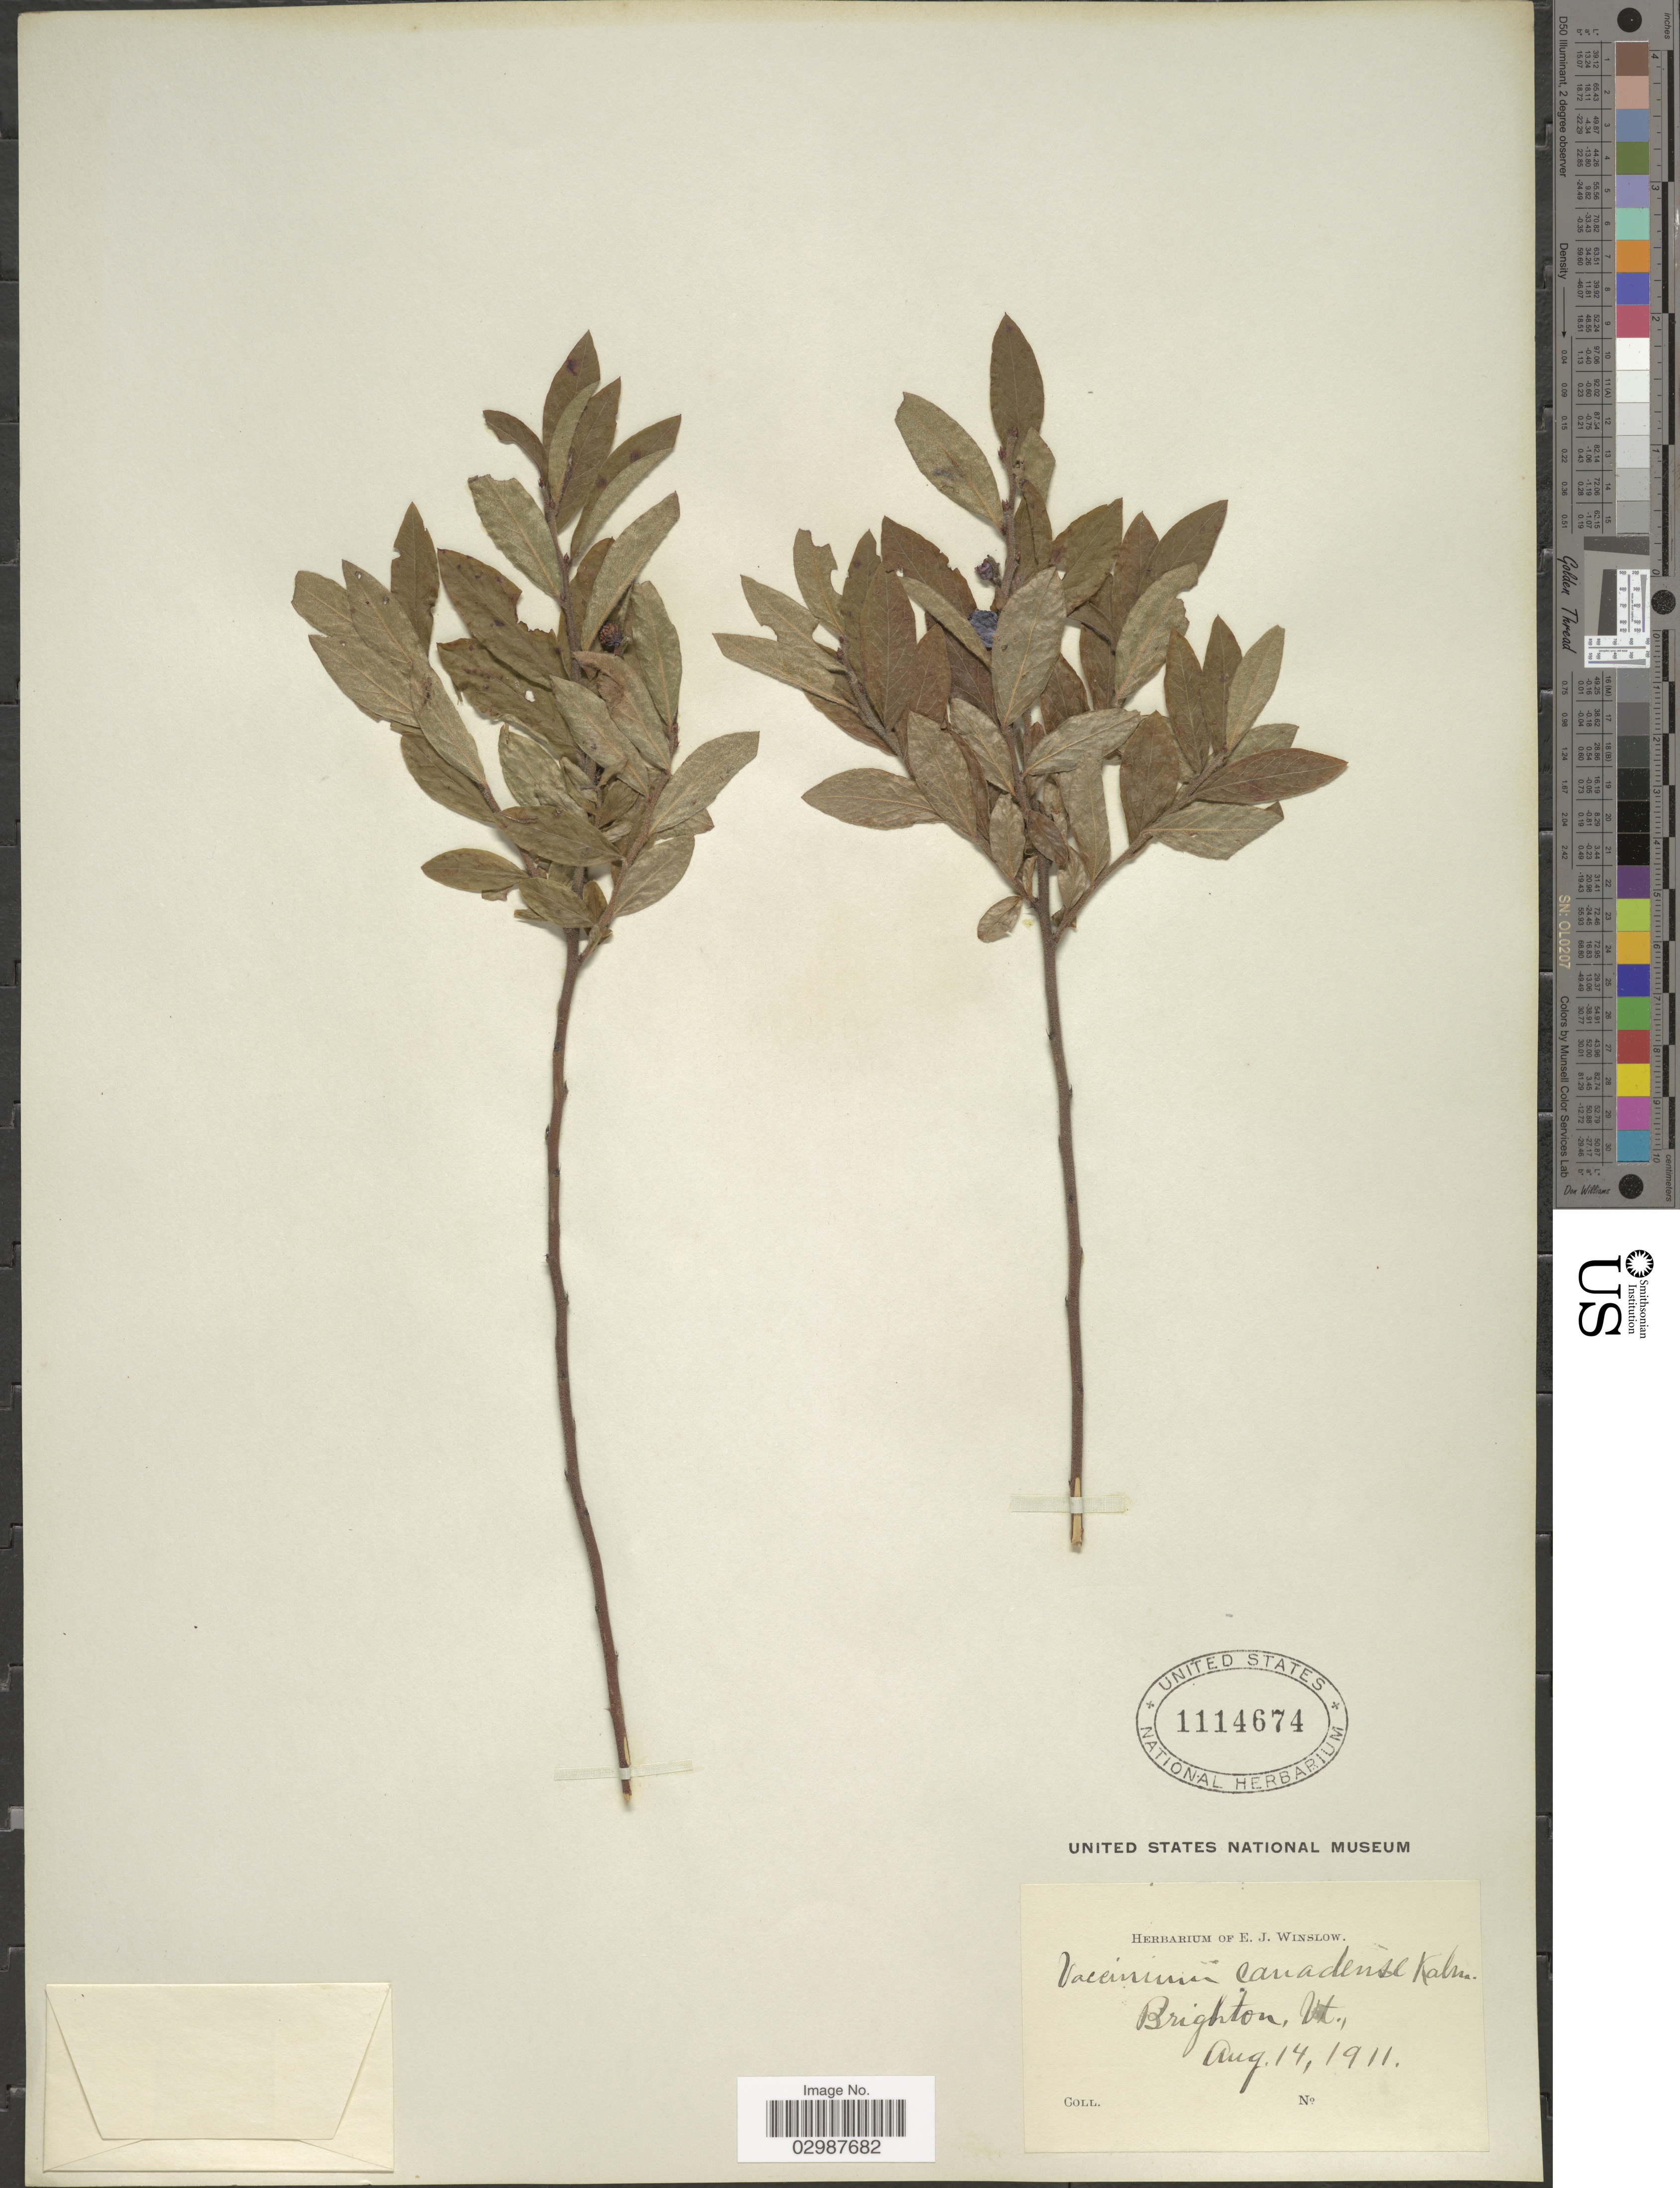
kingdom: Plantae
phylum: Tracheophyta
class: Magnoliopsida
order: Ericales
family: Ericaceae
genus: Vaccinium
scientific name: Vaccinium canadense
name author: Kalm ex Richardson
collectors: ex herb. E. J. Winslow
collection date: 1911-08-14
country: United States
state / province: Vermont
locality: Brighton.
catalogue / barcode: US 1114674